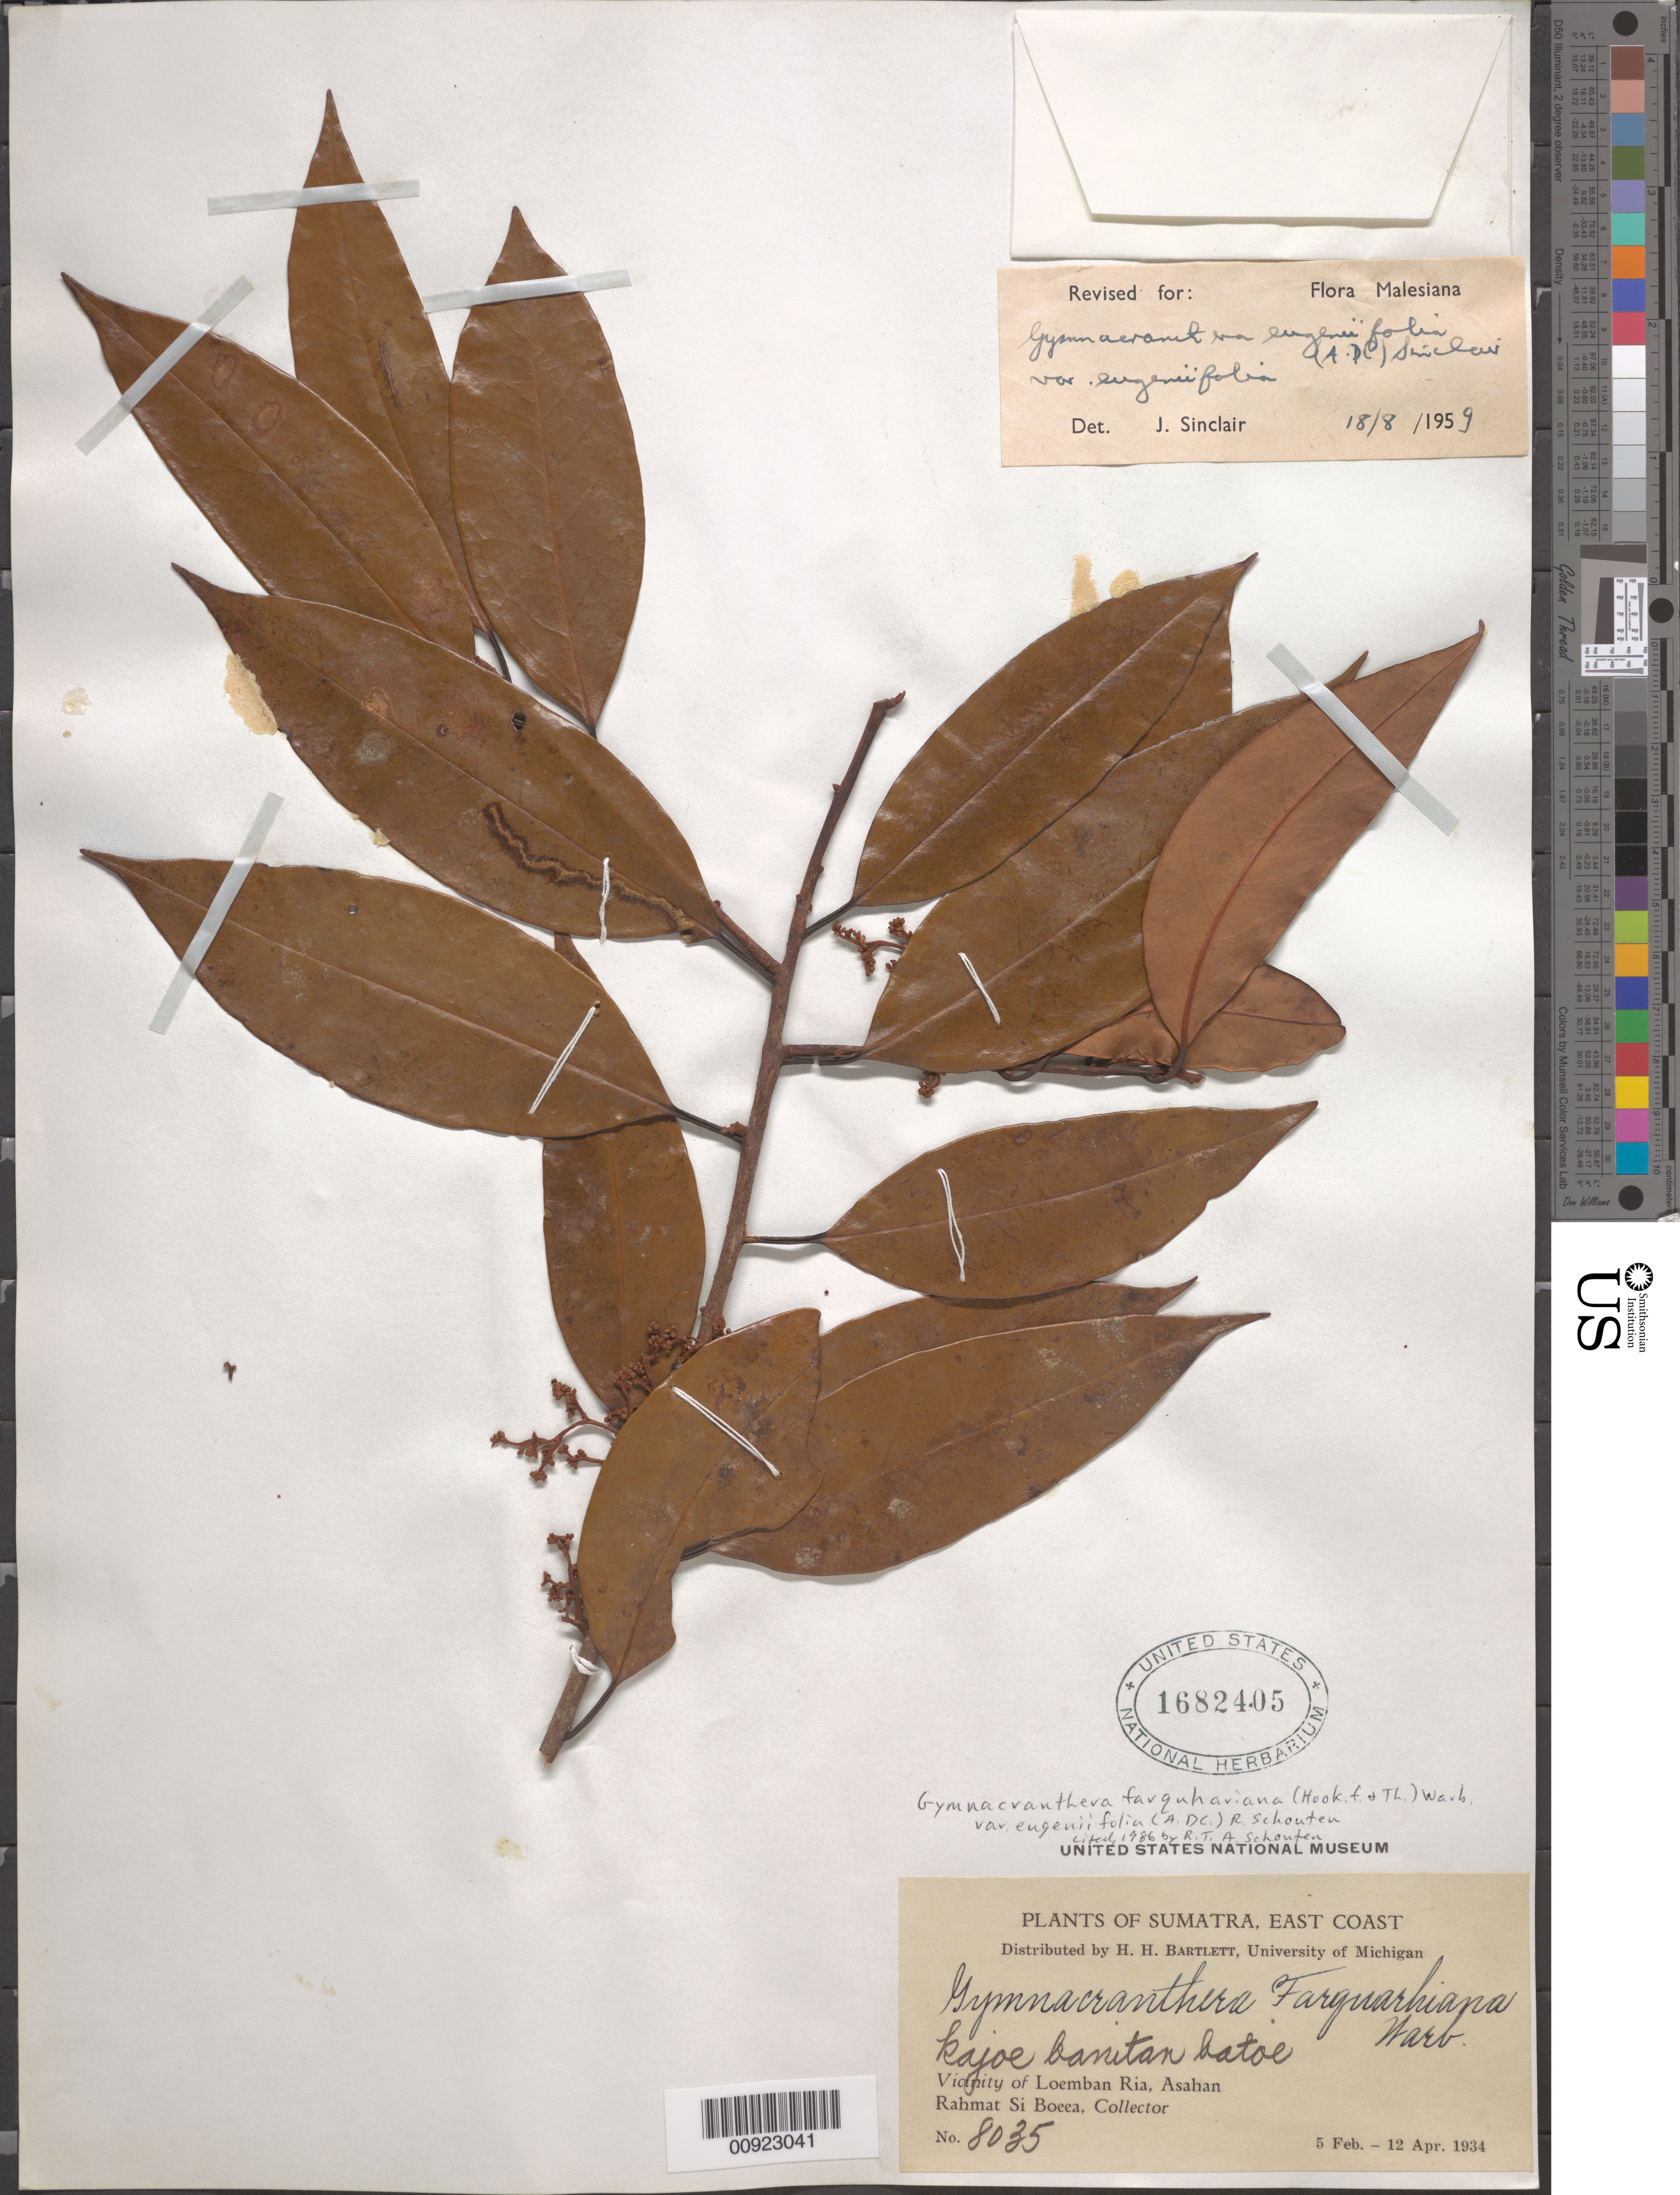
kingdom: Plantae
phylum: Tracheophyta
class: Magnoliopsida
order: Magnoliales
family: Myristicaceae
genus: Gymnacranthera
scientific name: Gymnacranthera farquhariana var. eugeniifolia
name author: (A. DC.) R.T.A. Schouten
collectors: Rahmat Si Boeea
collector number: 8035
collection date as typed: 05 Feb 1934 to 12 Apr 1934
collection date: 1934-02-05/1934-04-12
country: Indonesia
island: Sumatra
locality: East coast; Vicinity Loemban Ria, Asahan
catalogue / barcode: US 1682405